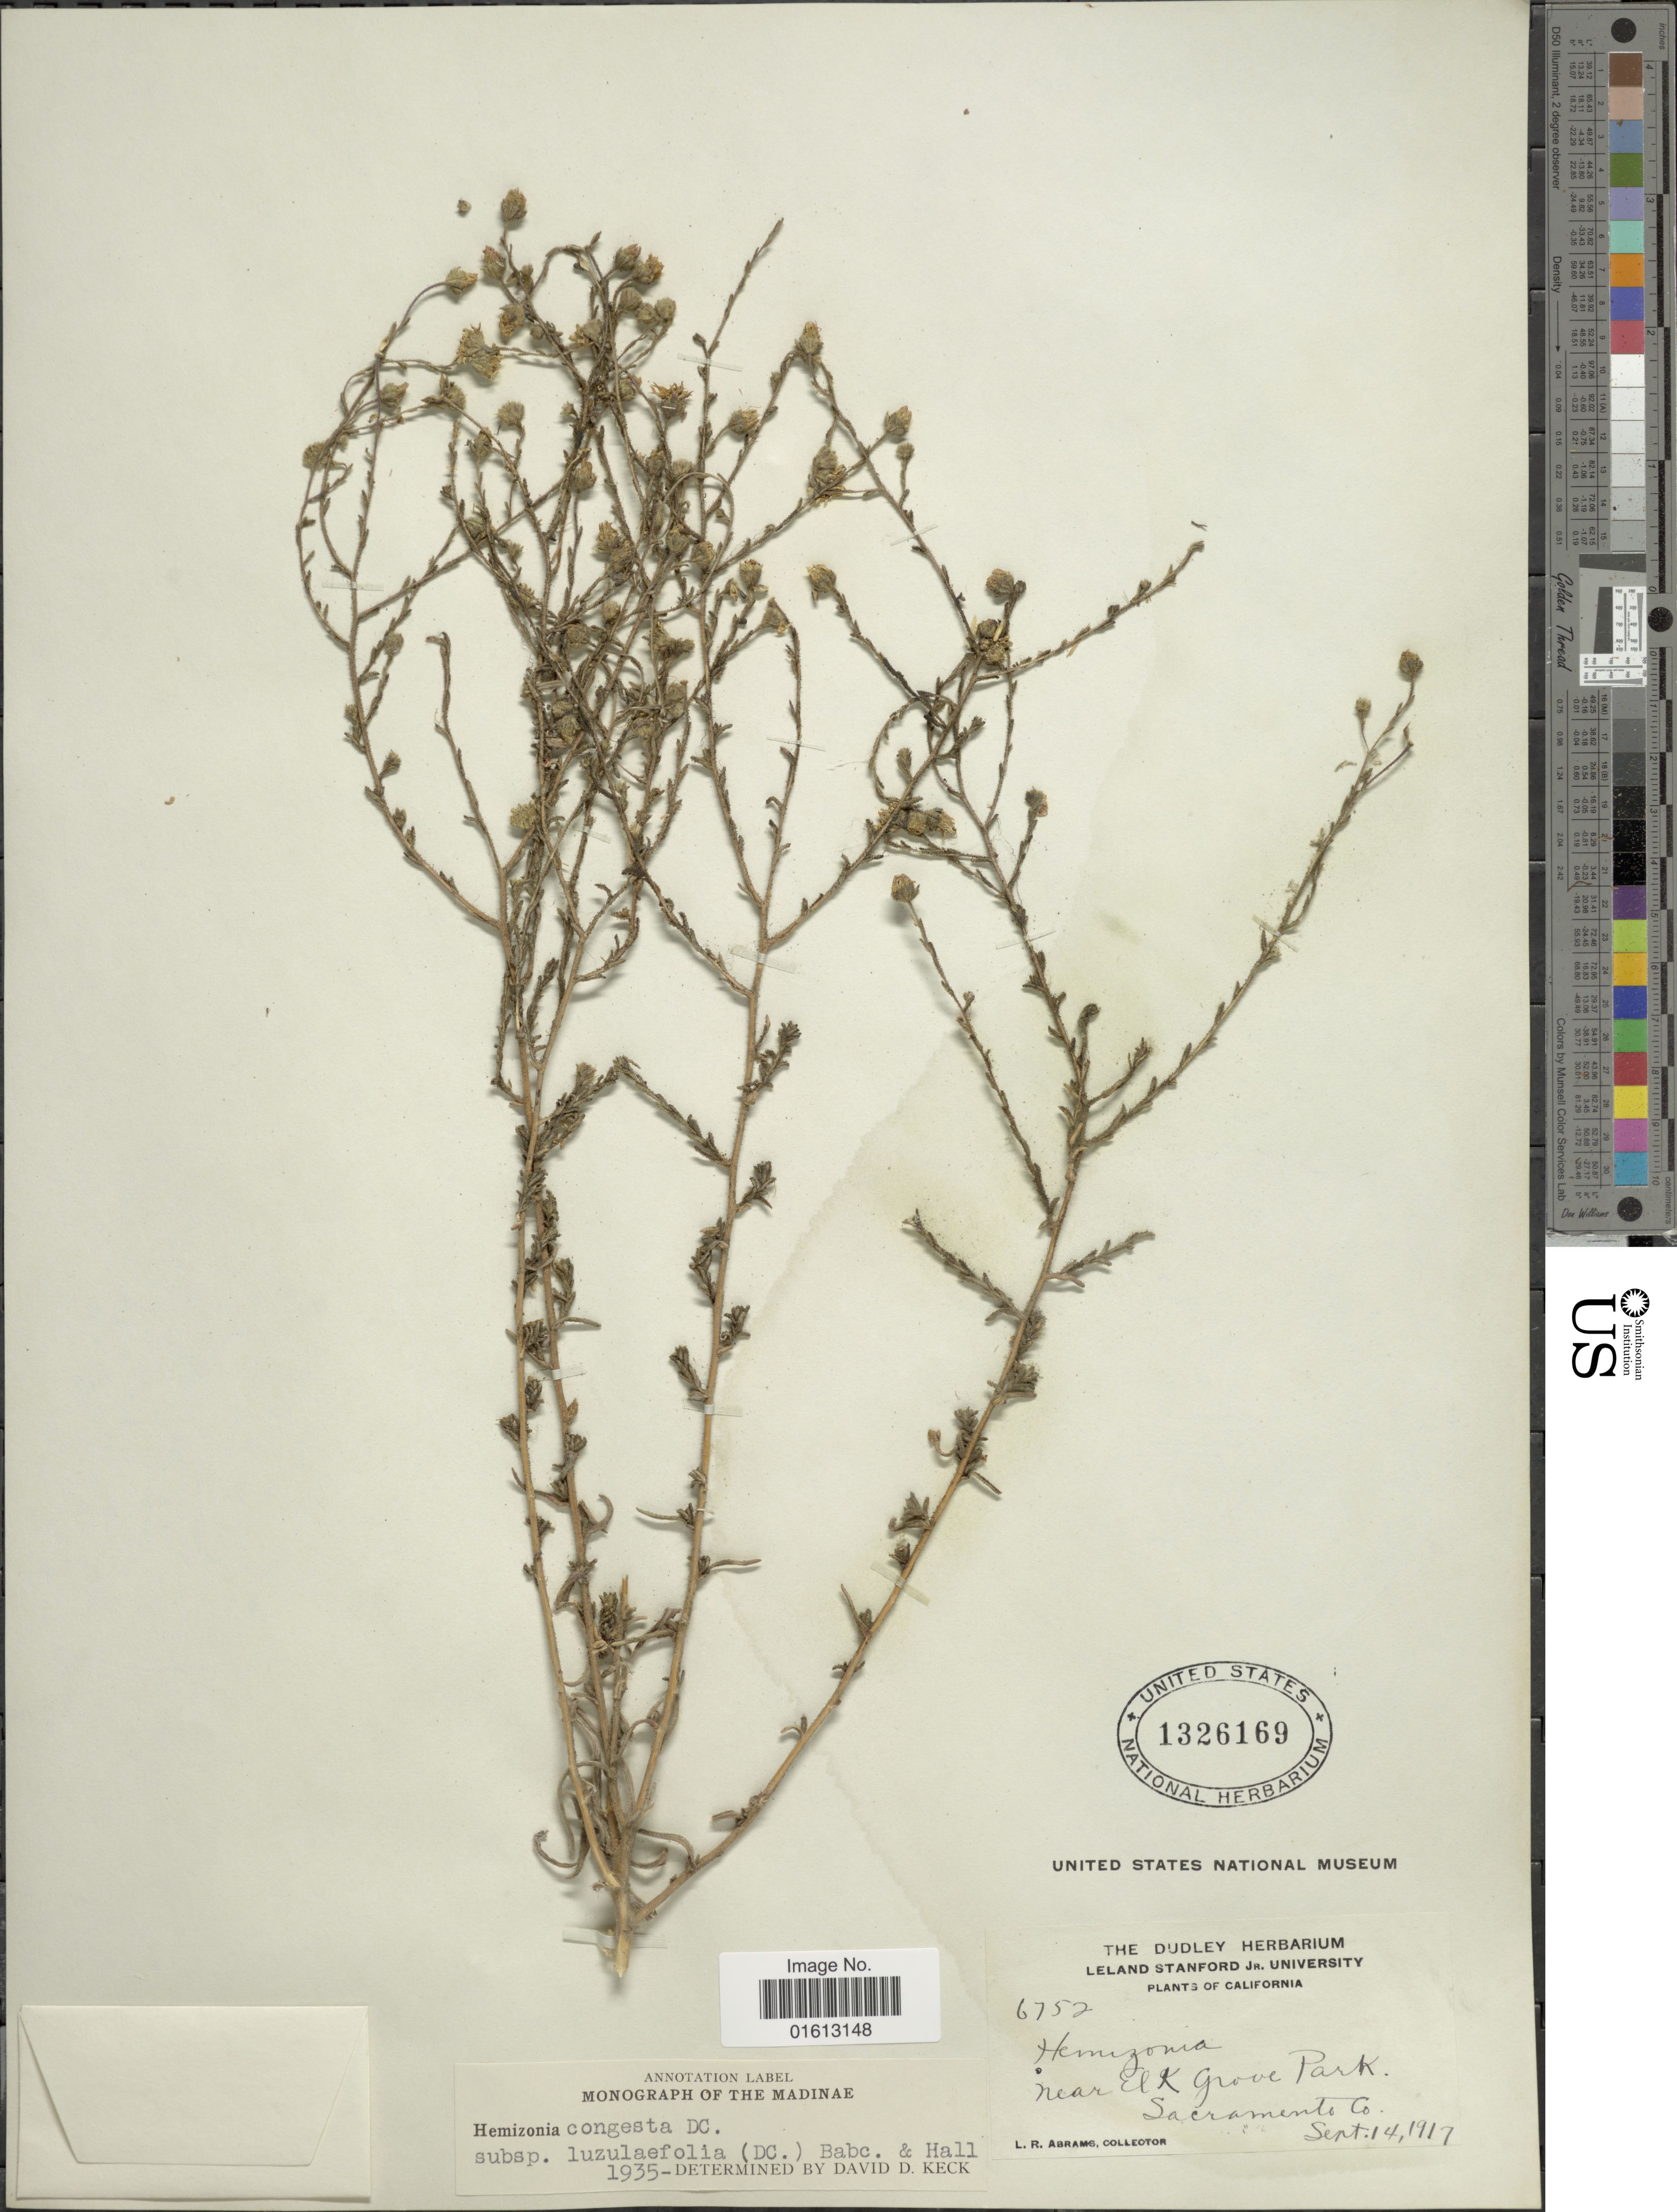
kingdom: Plantae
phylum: Tracheophyta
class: Magnoliopsida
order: Asterales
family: Asteraceae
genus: Hemizonia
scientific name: Hemizonia congesta subsp. luzulaefolia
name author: (DC.) Babc. & H.M. Hall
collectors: L. Abrams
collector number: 6752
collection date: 1917-09-14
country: United States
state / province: California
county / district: Sacramento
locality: Near El K Grove Park, Sacramento Co.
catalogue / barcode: US 1326169